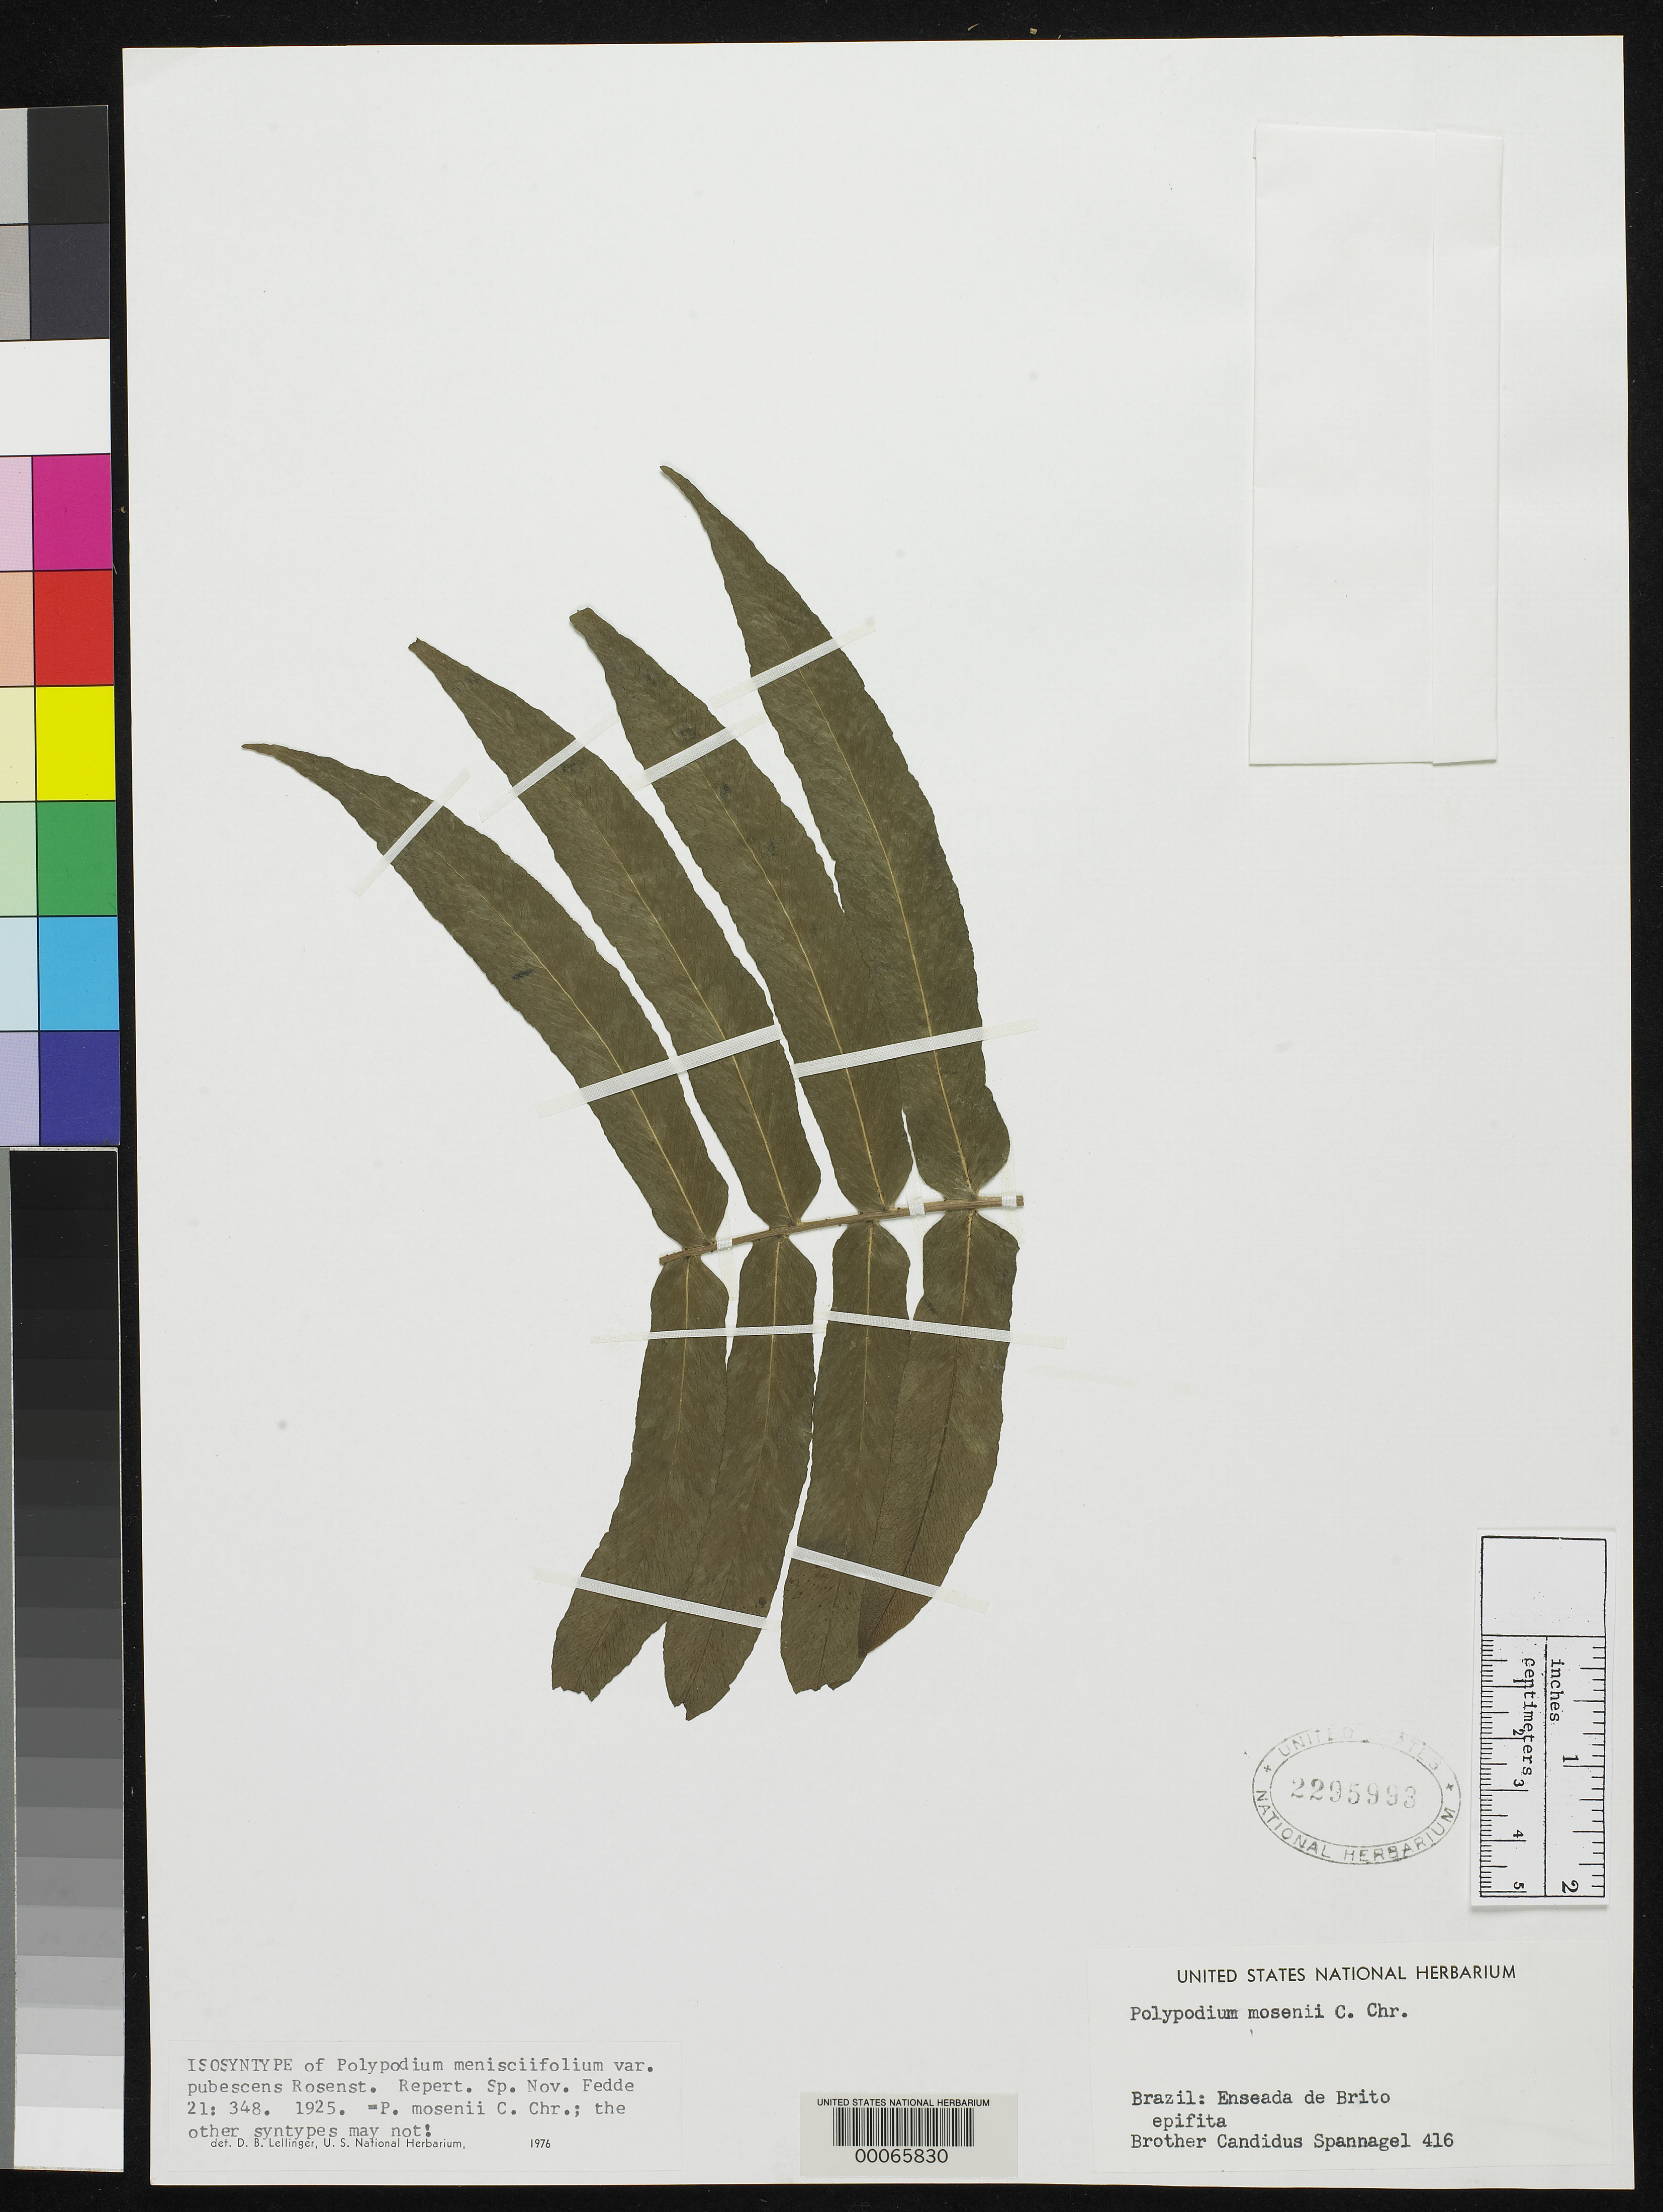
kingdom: Plantae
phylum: Tracheophyta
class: Polypodiopsida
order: Polypodiales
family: Polypodiaceae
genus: Polypodium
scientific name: Polypodium menisciifolium var. pubescens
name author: Rosenst.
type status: Isosyntype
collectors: C. Spannagel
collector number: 416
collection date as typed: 1921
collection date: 1921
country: Brazil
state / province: Rio de Janeiro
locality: Petropolis, Enseada de Brito.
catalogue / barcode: US 2295993